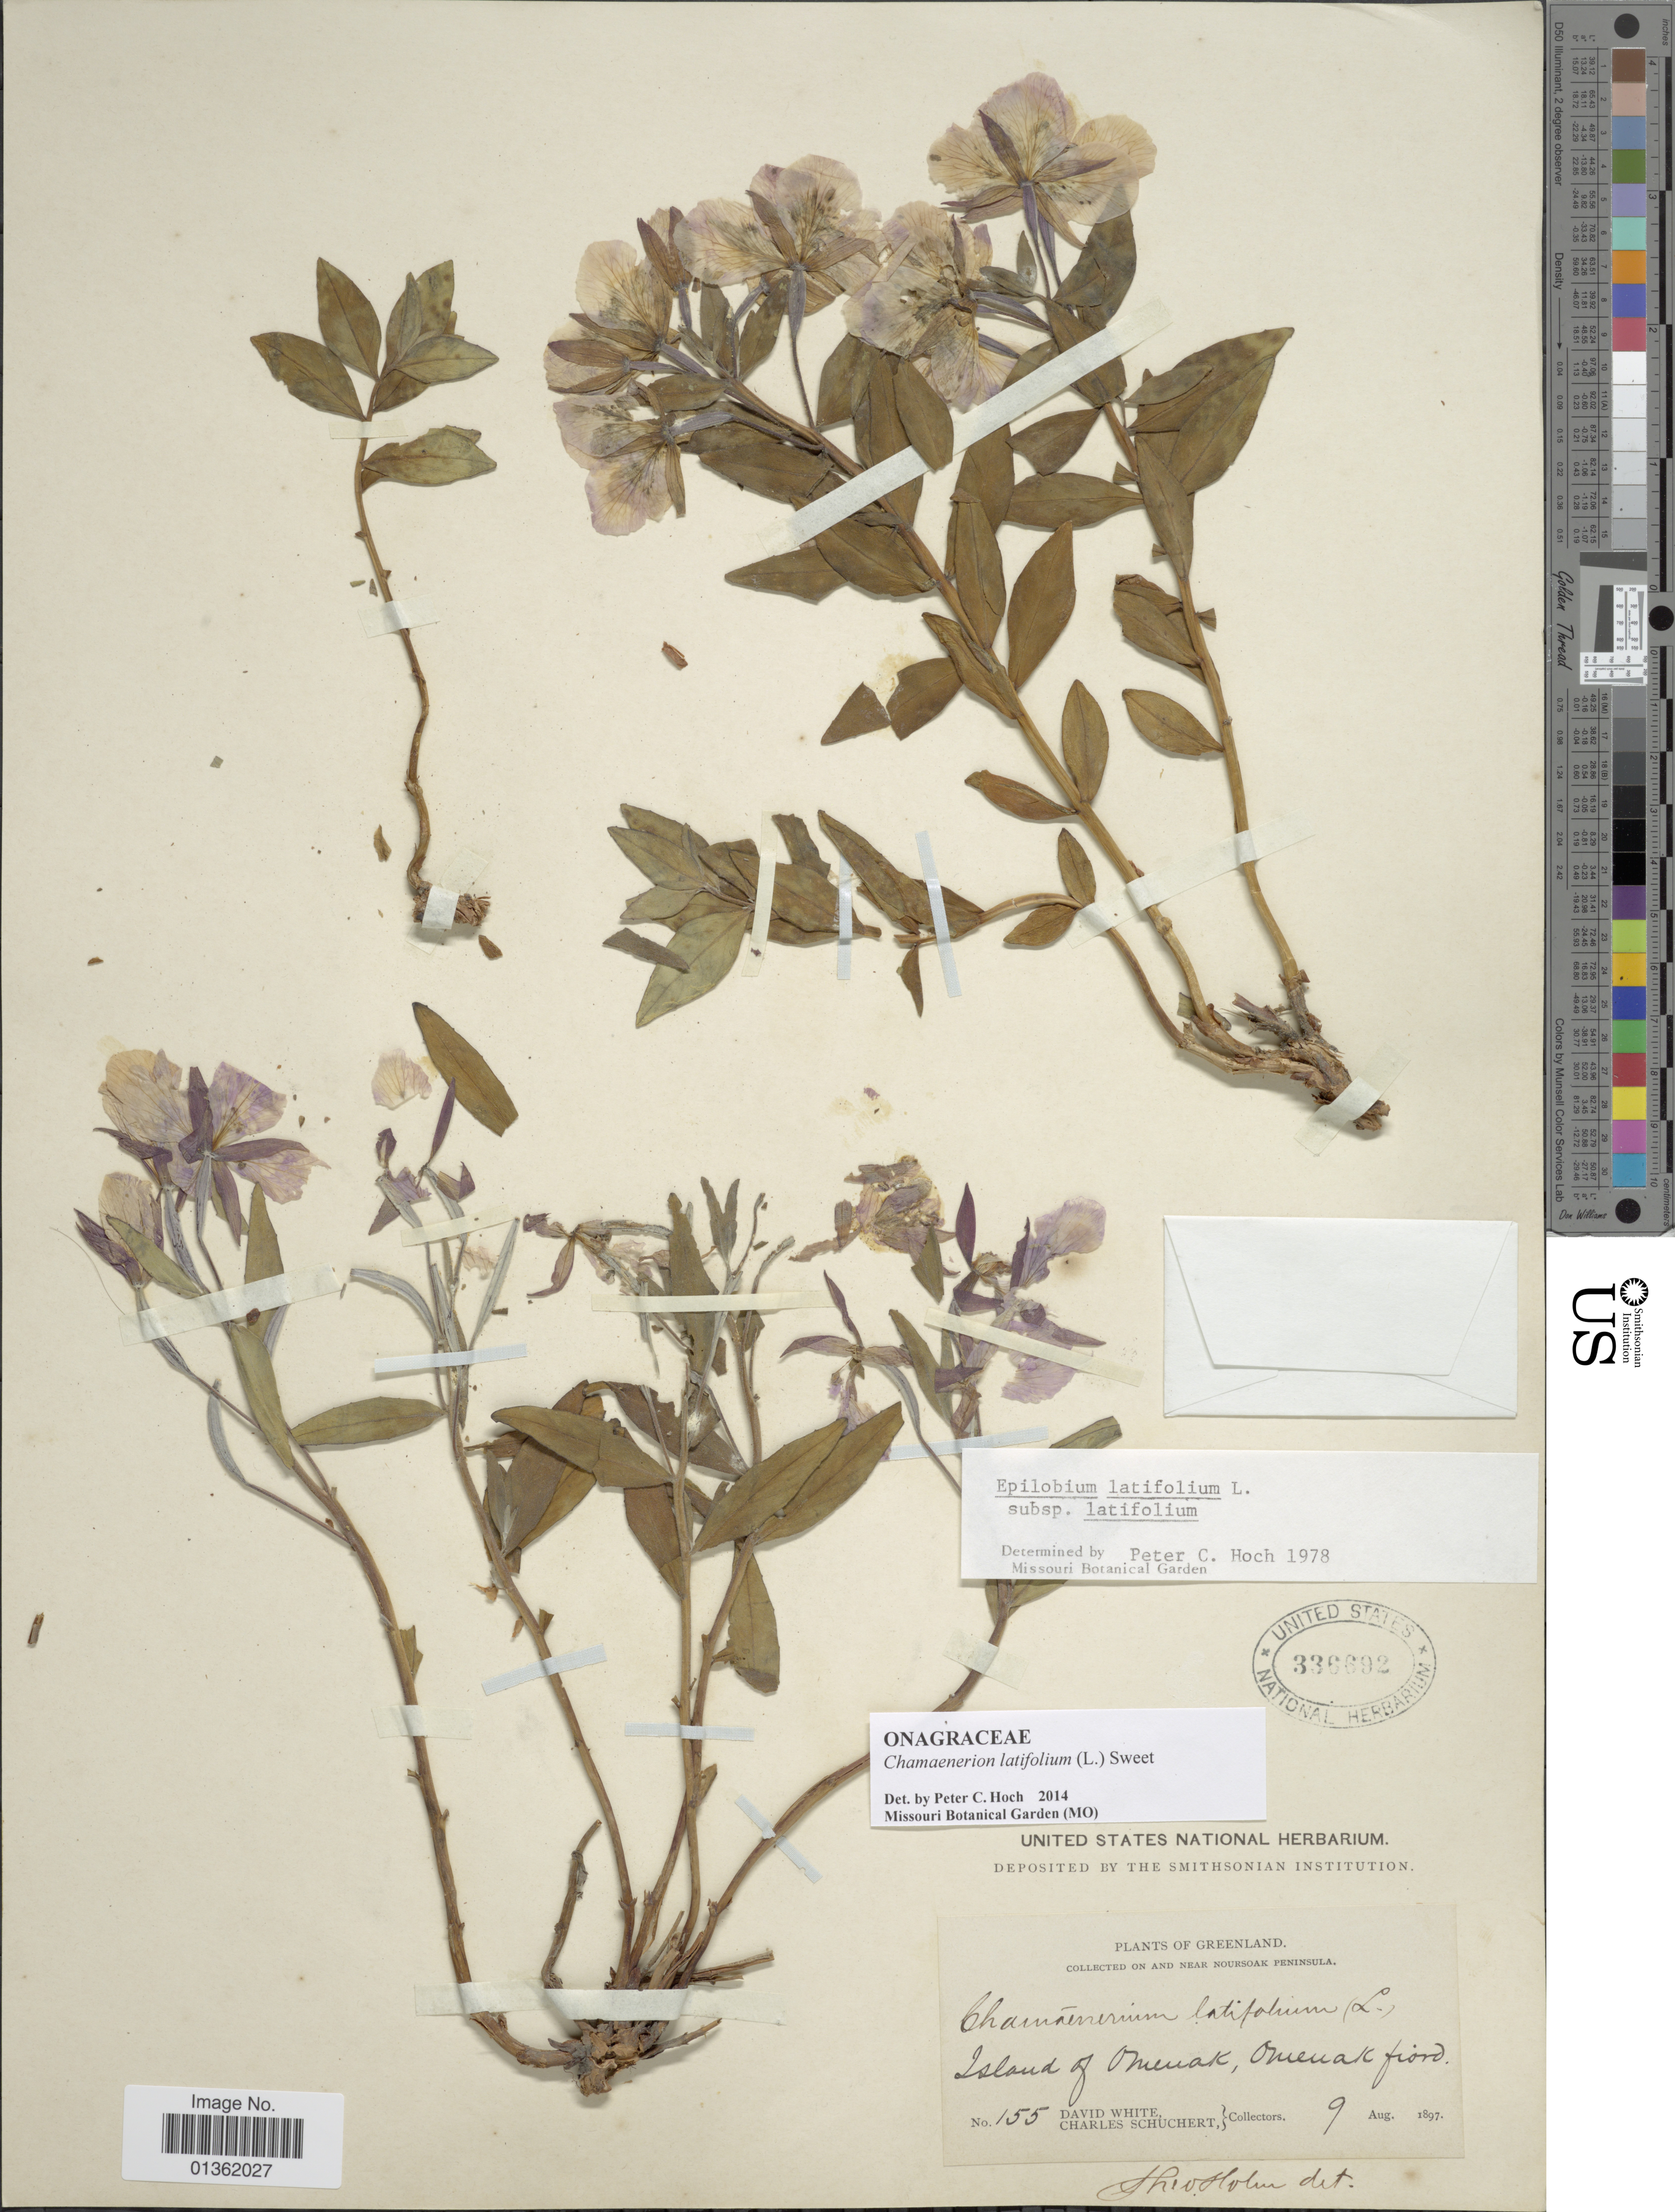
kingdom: Plantae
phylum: Tracheophyta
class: Magnoliopsida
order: Myrtales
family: Onagraceae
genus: Chamaenerion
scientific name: Chamaenerion latifolium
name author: (L.) Th. Fr. & Lange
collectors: D. White & C. Schuchert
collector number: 155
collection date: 1897-08-09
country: Greenland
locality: On and near Noursoak Peninsula. Island of Omenak, Omenak fiord.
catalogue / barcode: US 336692